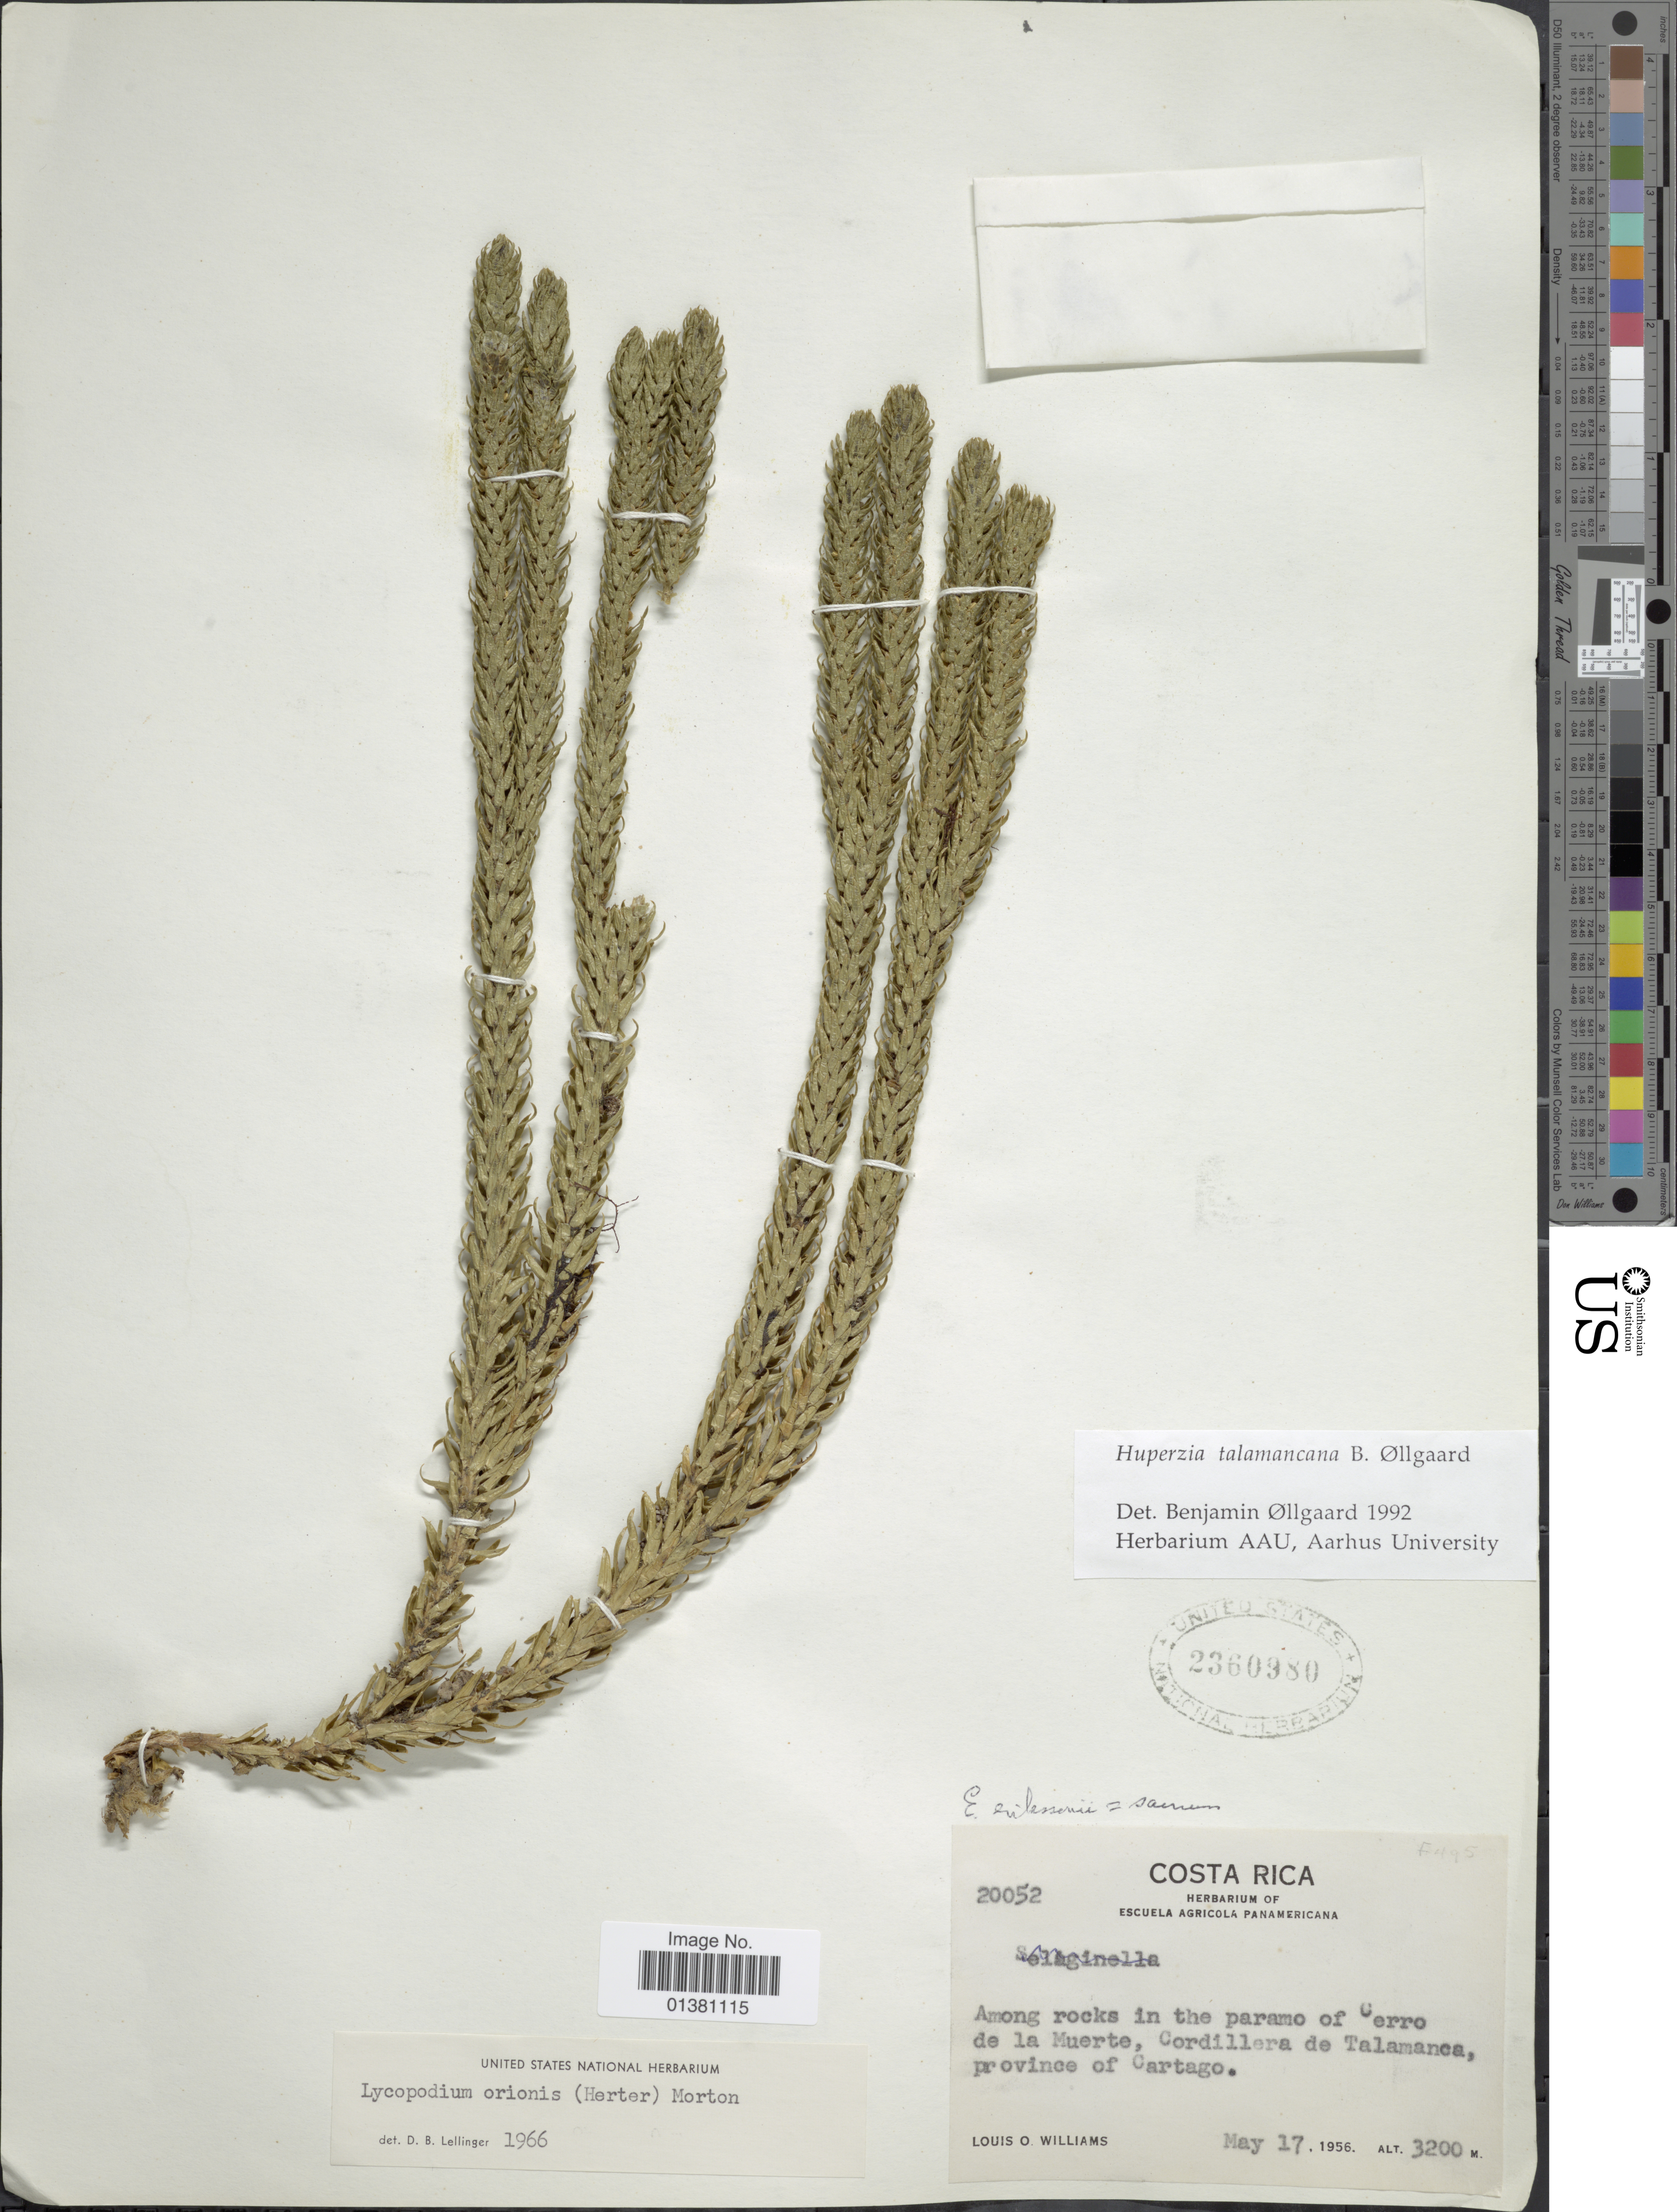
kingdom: Plantae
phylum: Tracheophyta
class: Lycopodiopsida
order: Lycopodiales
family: Lycopodiaceae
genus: Phlegmariurus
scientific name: Phlegmariurus talamancanus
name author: (B. Øllg.) B. Øllg.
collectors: L. O. Williams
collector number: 20052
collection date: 1956-05-17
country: Costa Rica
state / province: Cartago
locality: Among rocks in the paramo of Cerro de la Muerte, Cordillera de Talamanca, Province of Cartago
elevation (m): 3200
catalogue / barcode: US 2360980